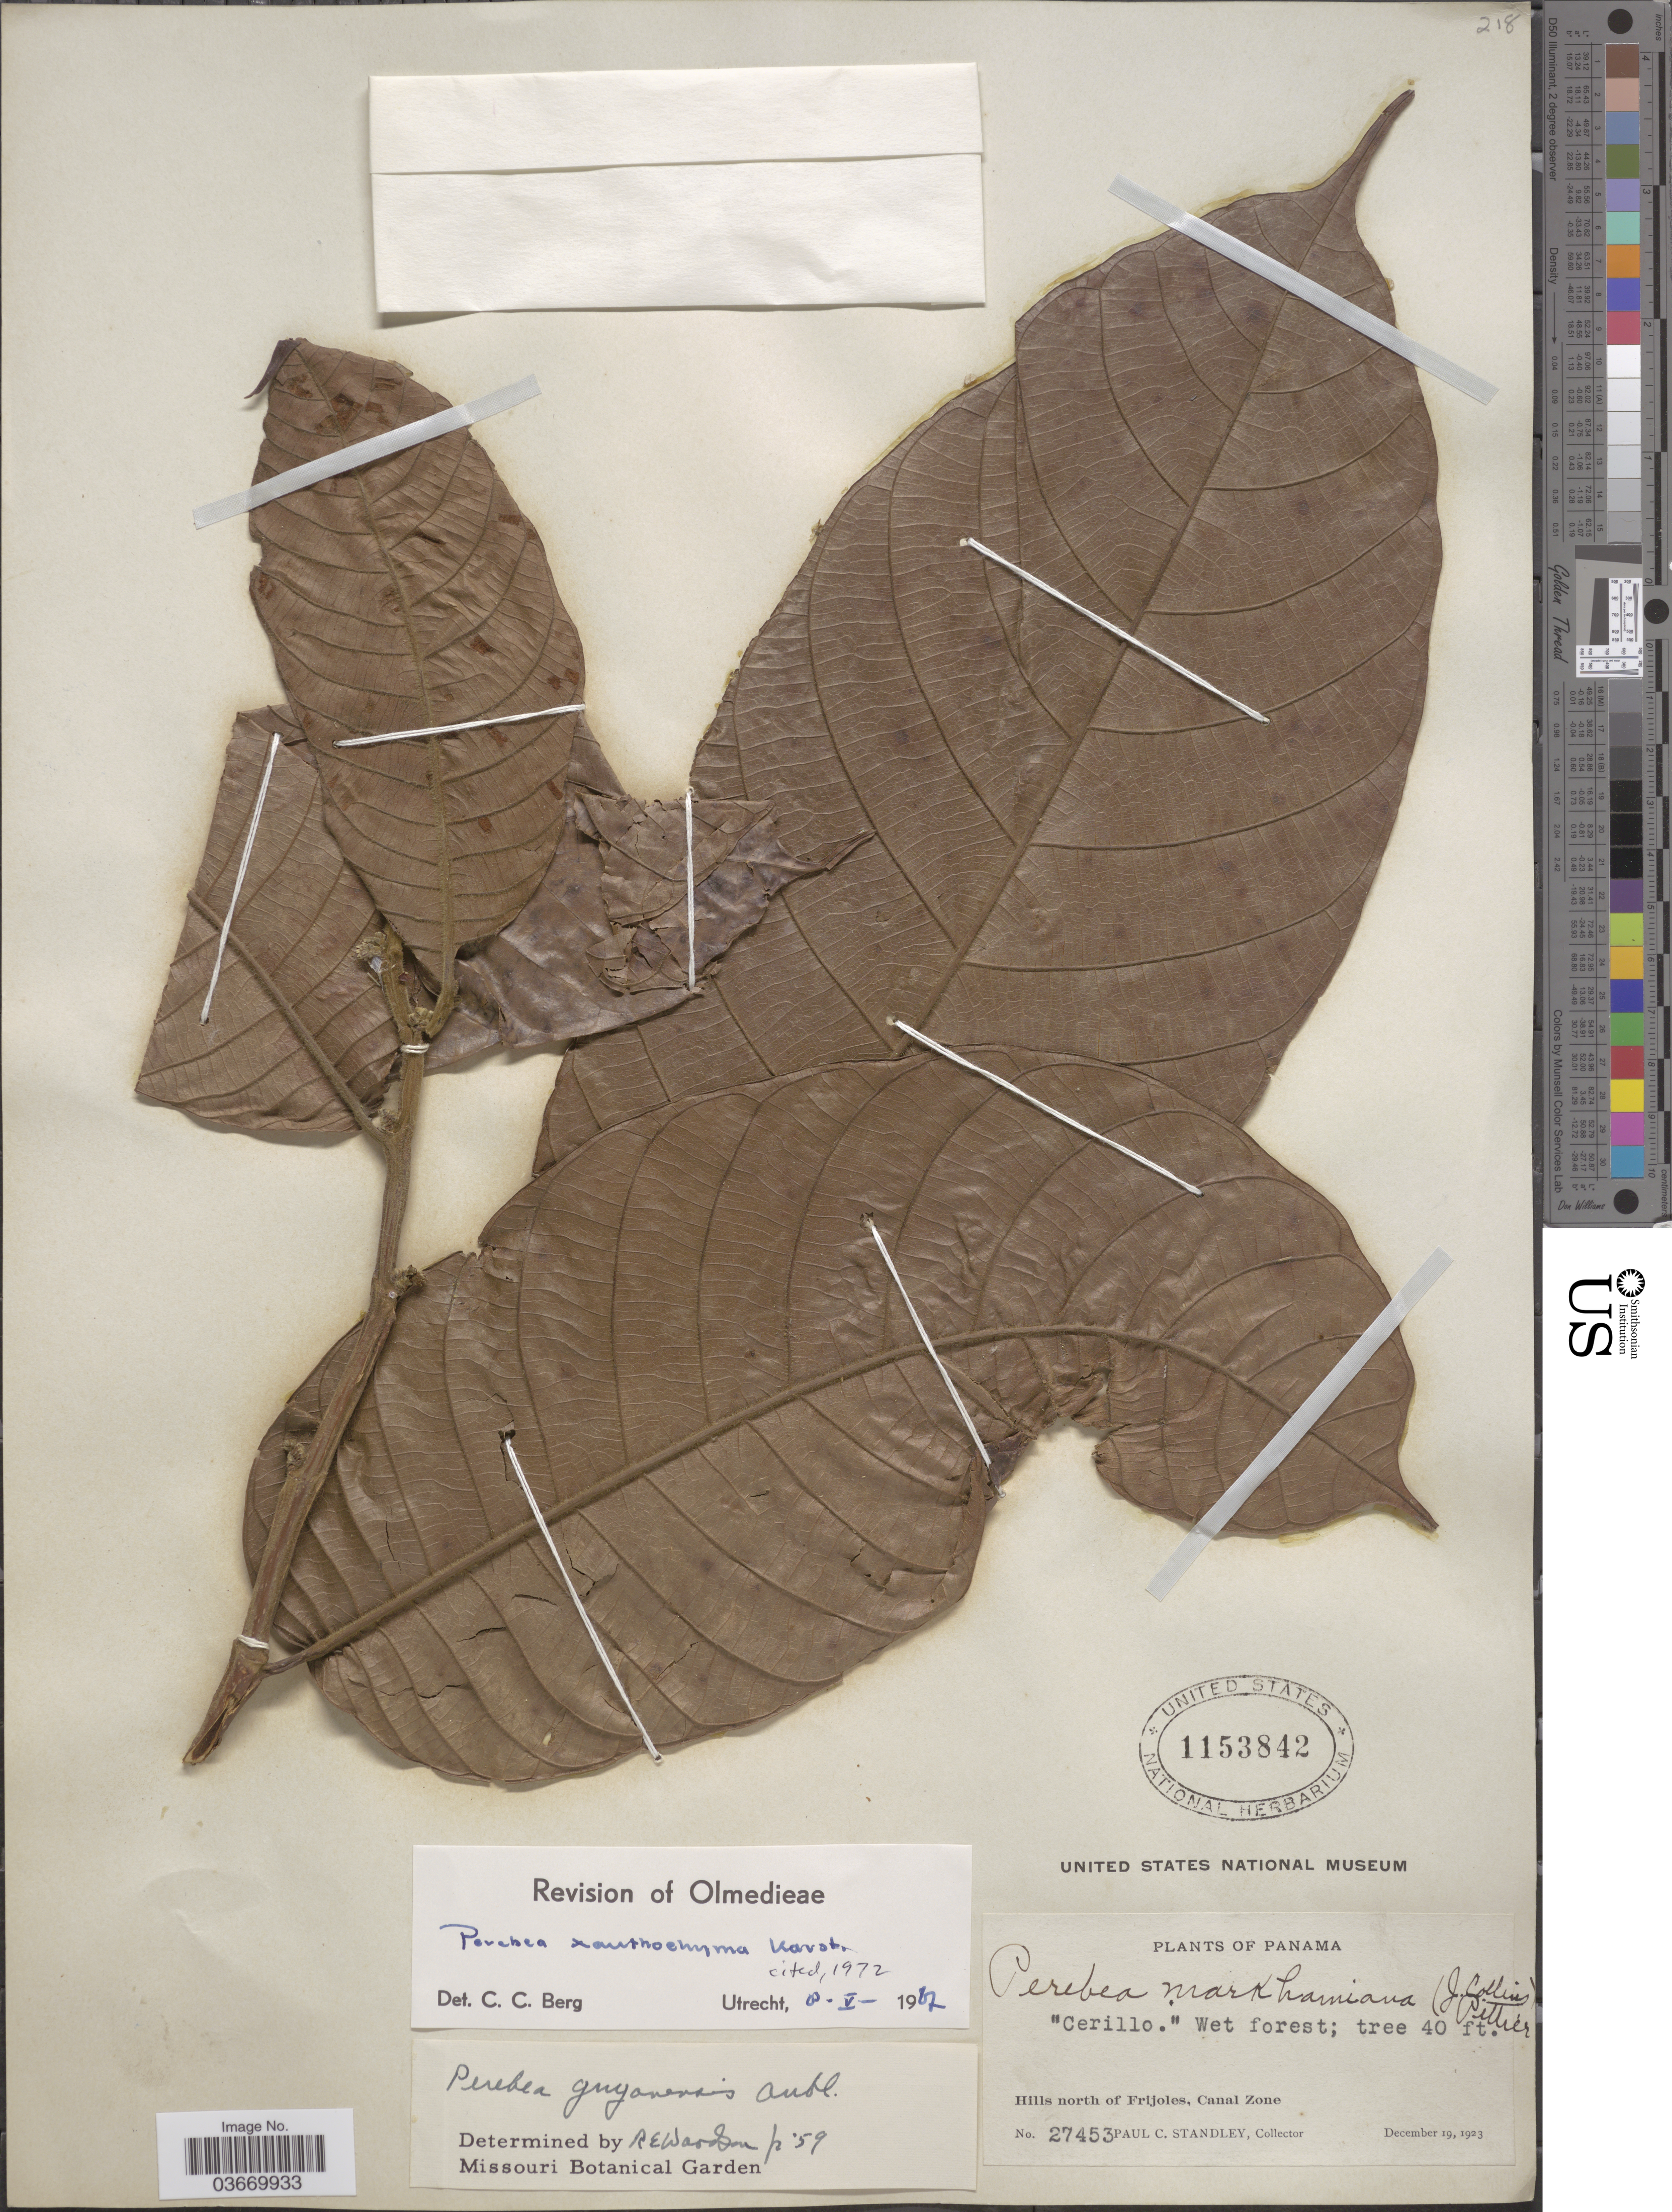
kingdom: Plantae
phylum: Tracheophyta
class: Magnoliopsida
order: Rosales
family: Moraceae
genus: Perebea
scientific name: Perebea xanthochyma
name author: H. Karst.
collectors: P. C. Standley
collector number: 27453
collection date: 1923-12-19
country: Panama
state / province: Colón / Panamá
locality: Hills north of Frijoles, Canal Zone.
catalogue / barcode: US 1153842